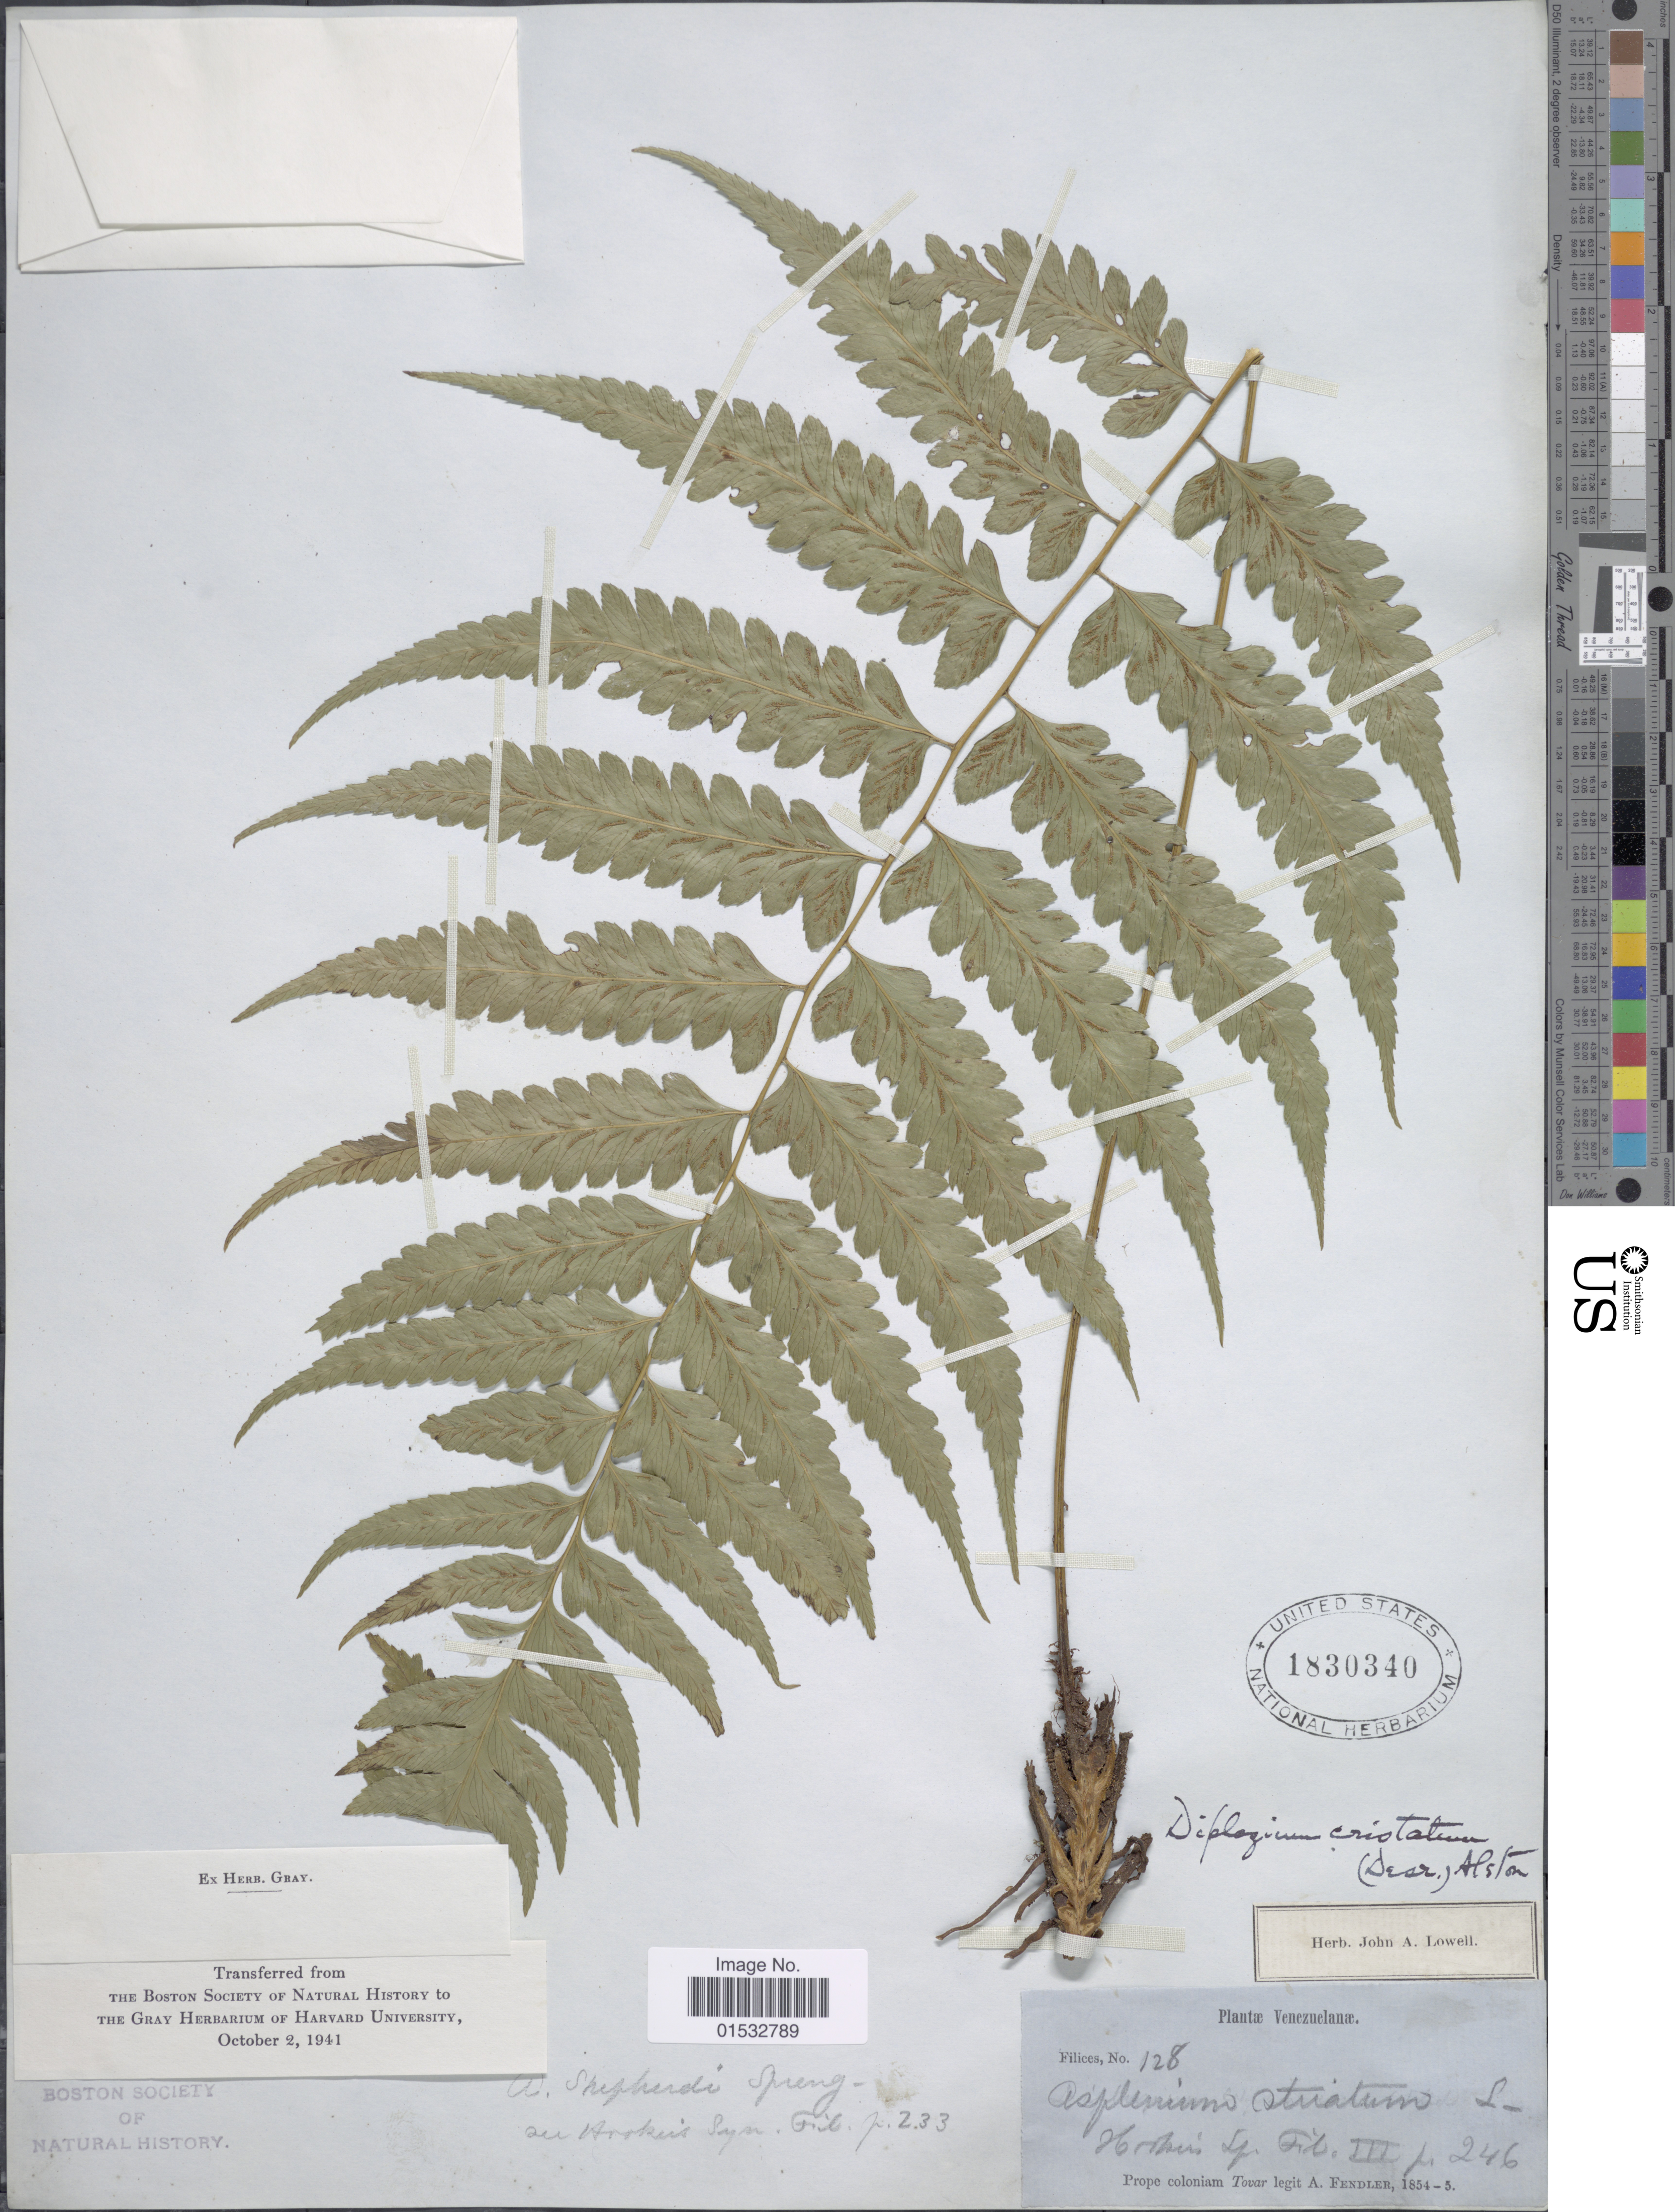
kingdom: Plantae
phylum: Tracheophyta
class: Polypodiopsida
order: Polypodiales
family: Athyriaceae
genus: Diplazium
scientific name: Diplazium cristatum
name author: (Desr.) Alston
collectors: A. Fendler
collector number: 128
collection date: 1854/1855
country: Venezuela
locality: Prope coloniam Tovar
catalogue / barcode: US 1830340